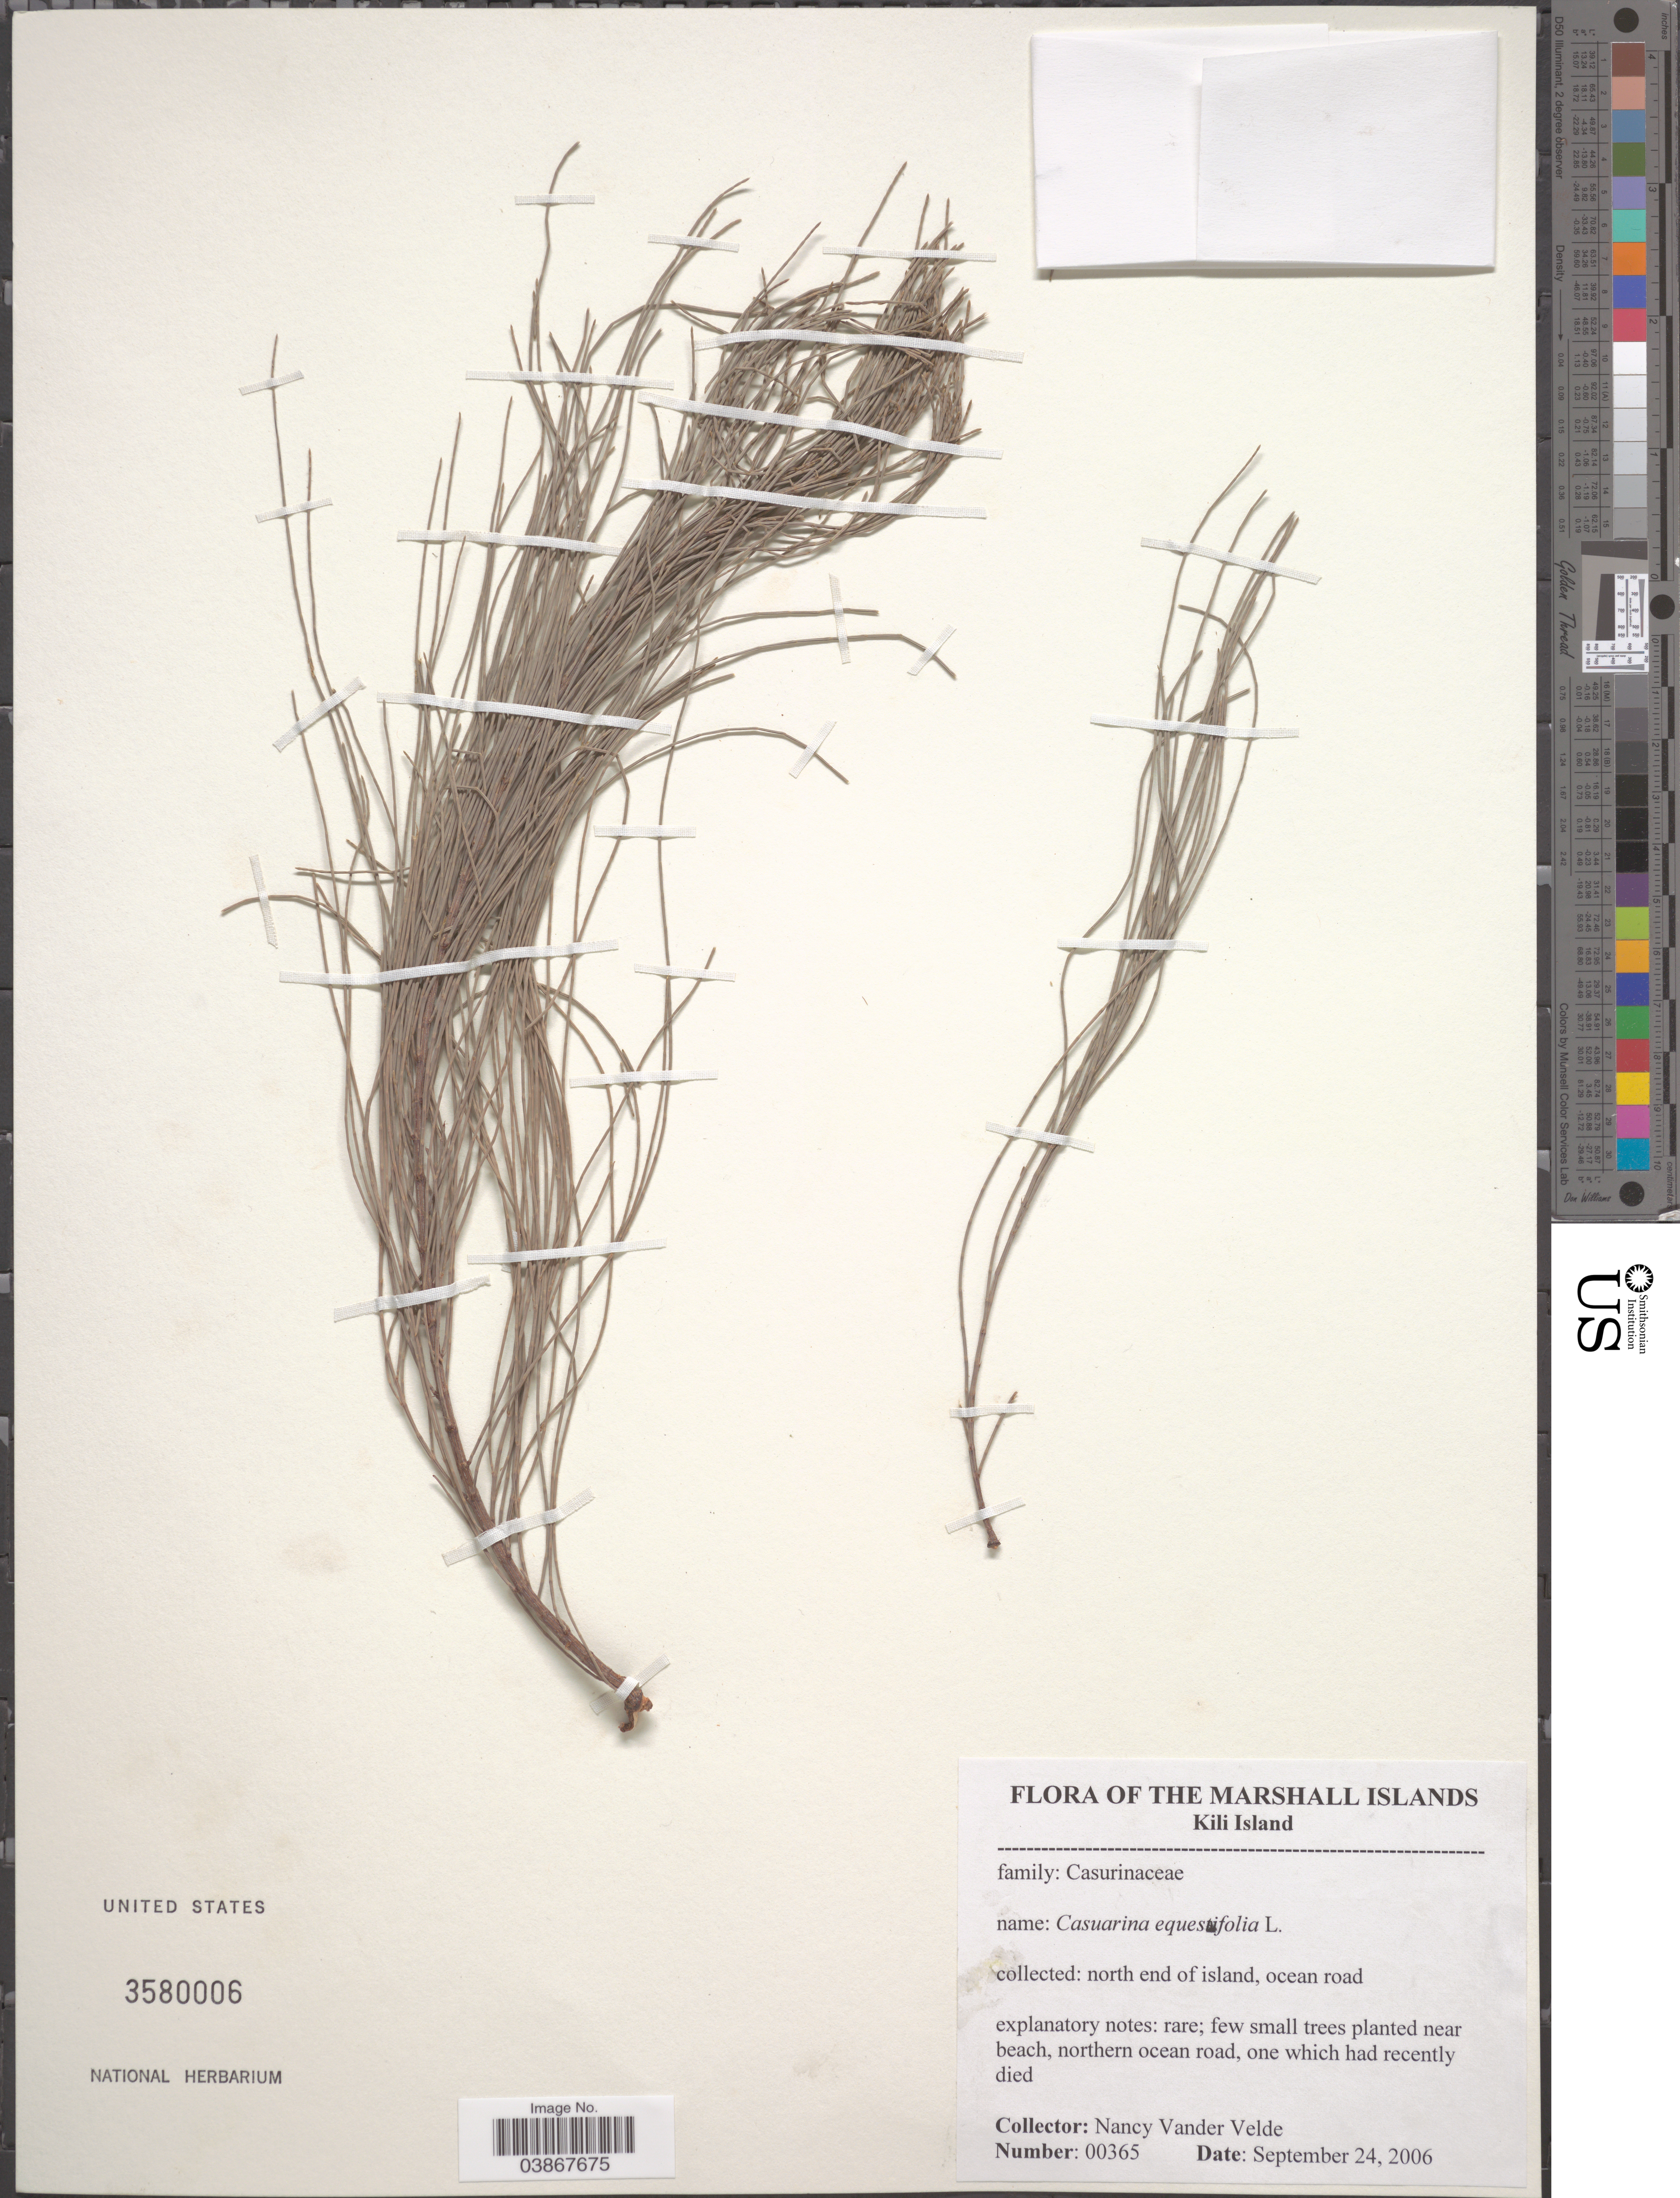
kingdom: Plantae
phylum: Tracheophyta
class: Magnoliopsida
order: Fagales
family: Casuarinaceae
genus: Casuarina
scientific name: Casuarina equisetifolia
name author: L.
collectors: N. Vander Velde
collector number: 00365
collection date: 2006-09-24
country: Marshall Islands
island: Kili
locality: Kili Island. North end of island, ocean road.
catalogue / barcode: US 3580006